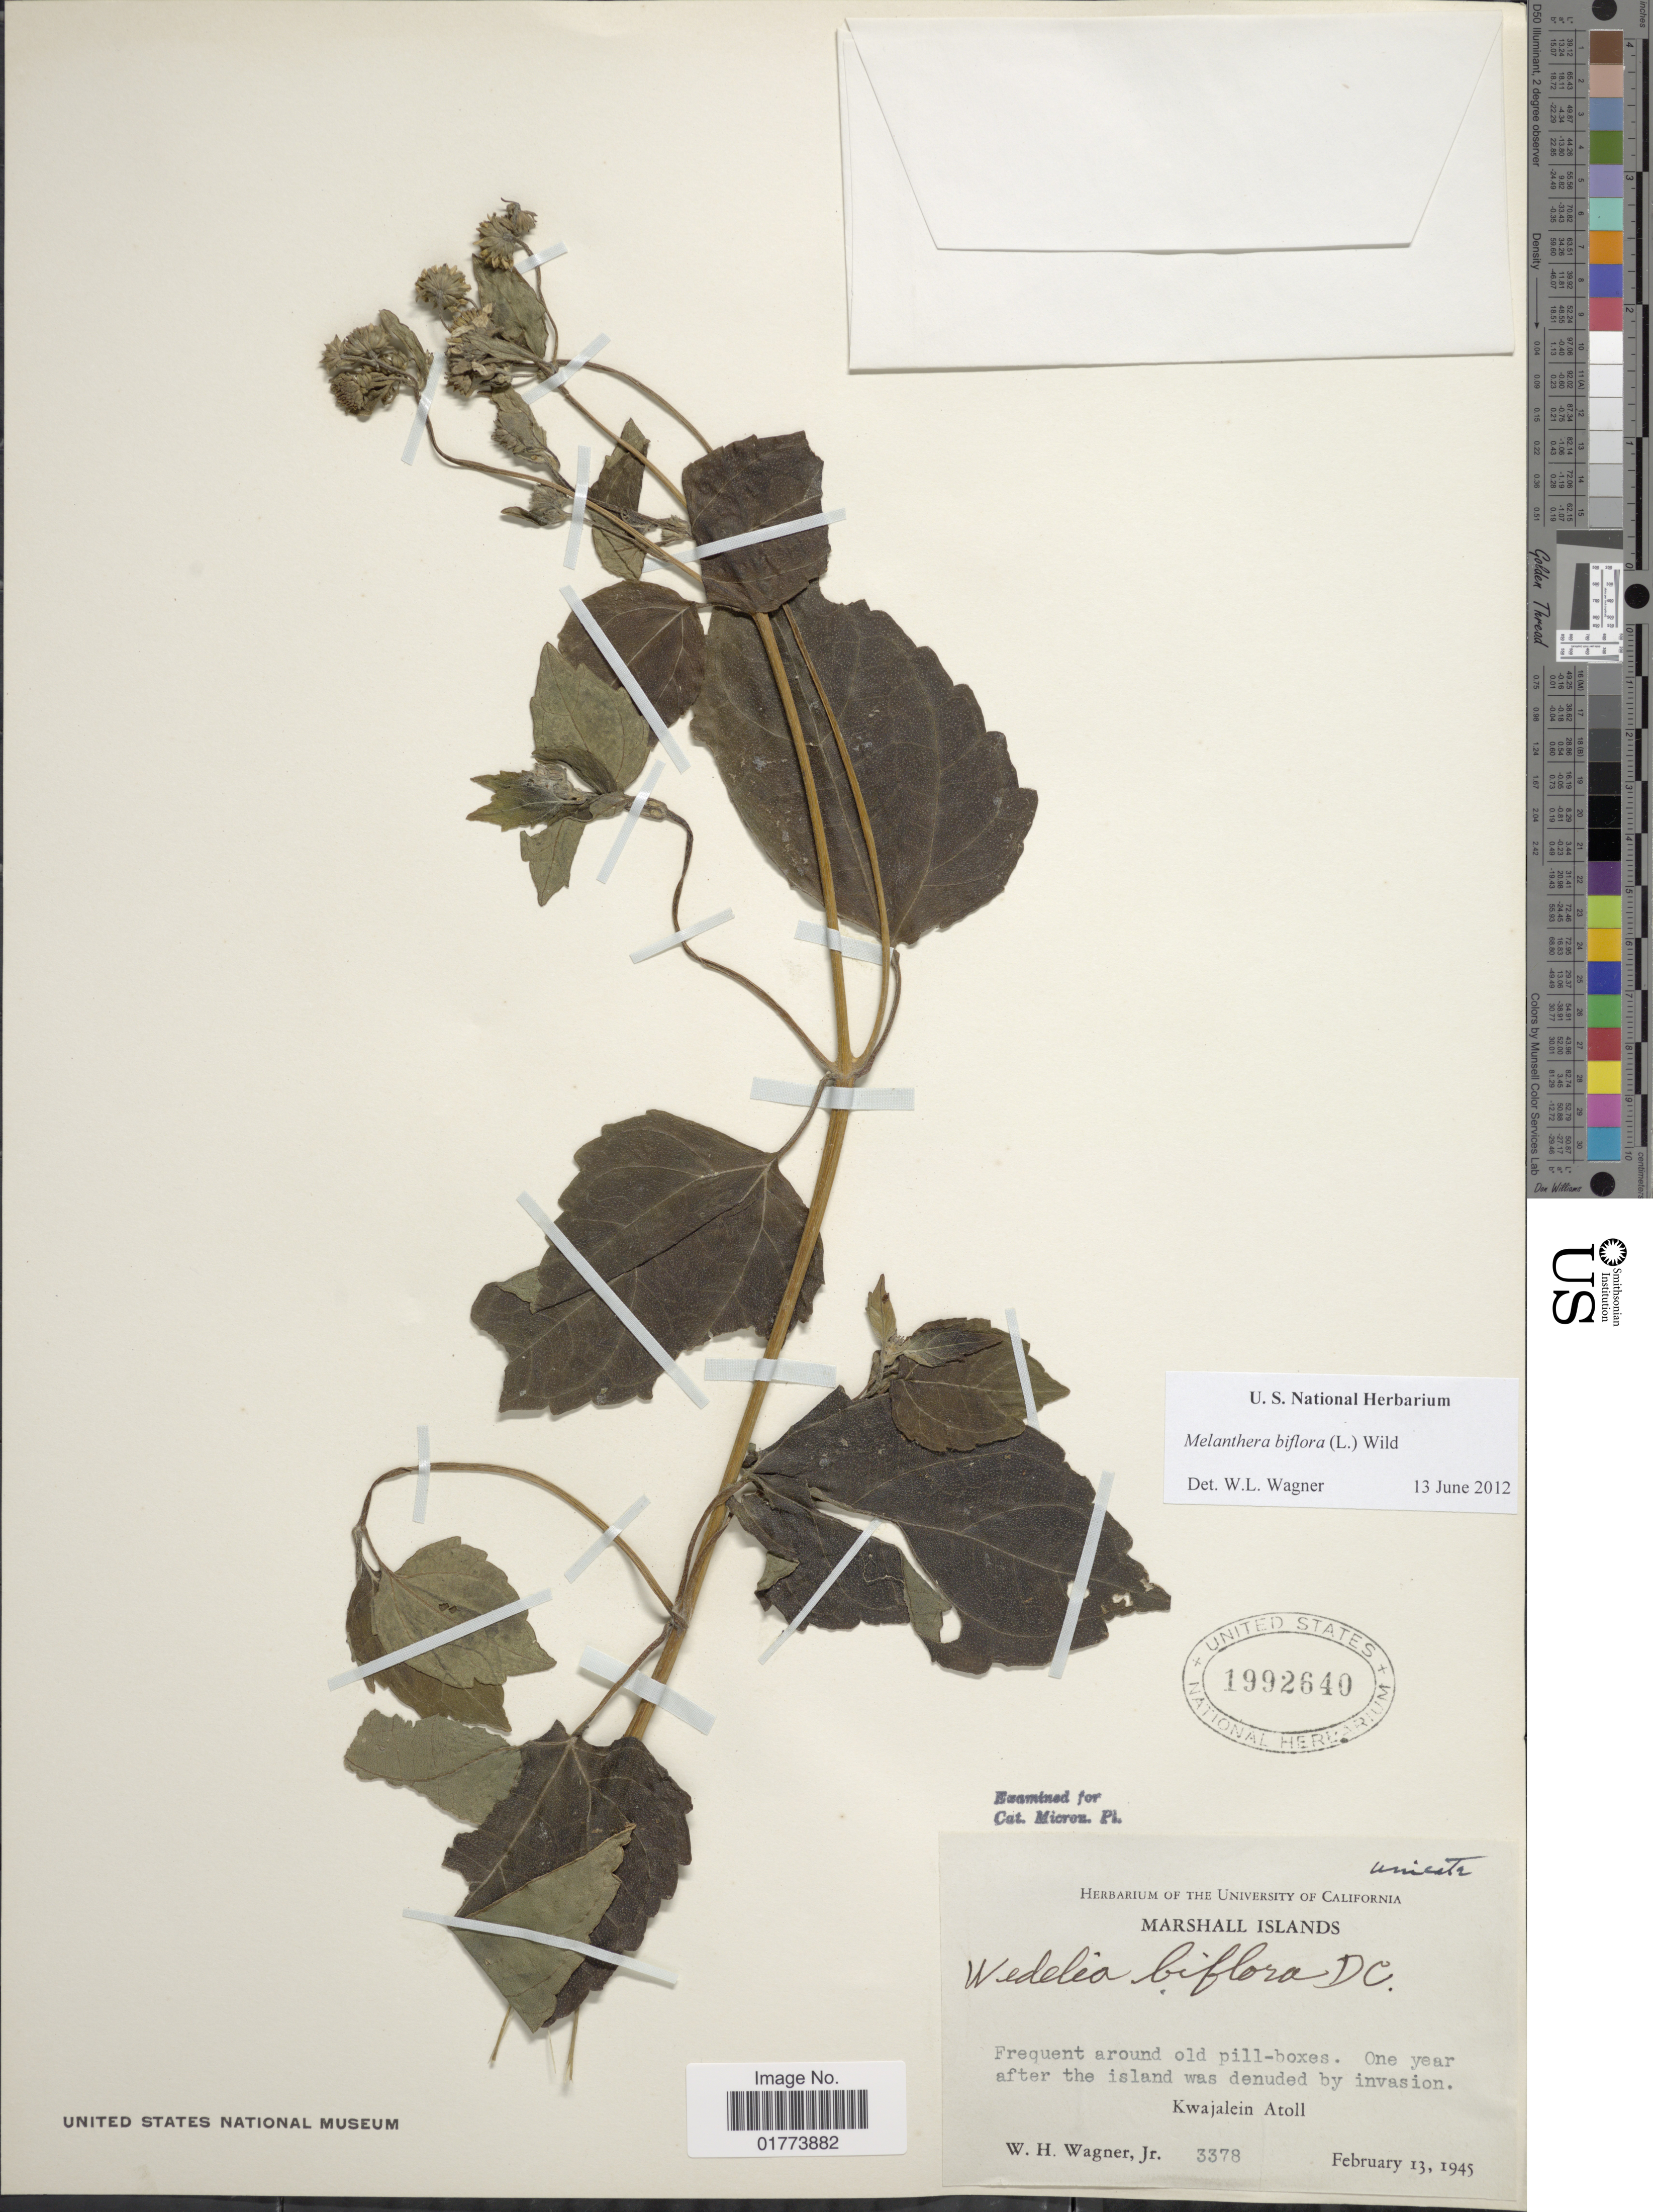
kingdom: Plantae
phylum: Tracheophyta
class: Magnoliopsida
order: Asterales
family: Asteraceae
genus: Wollastonia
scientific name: Wollastonia biflora var. biflora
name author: (L.) DC.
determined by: Wagner, W. L., (BOT), Smithsonian Institution - National Museum of Natural History (UNITED STATES)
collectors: W. H. Wagner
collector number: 3378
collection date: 1945-02-13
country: Marshall Islands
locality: Kwajalein Atoll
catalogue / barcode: US 1992640